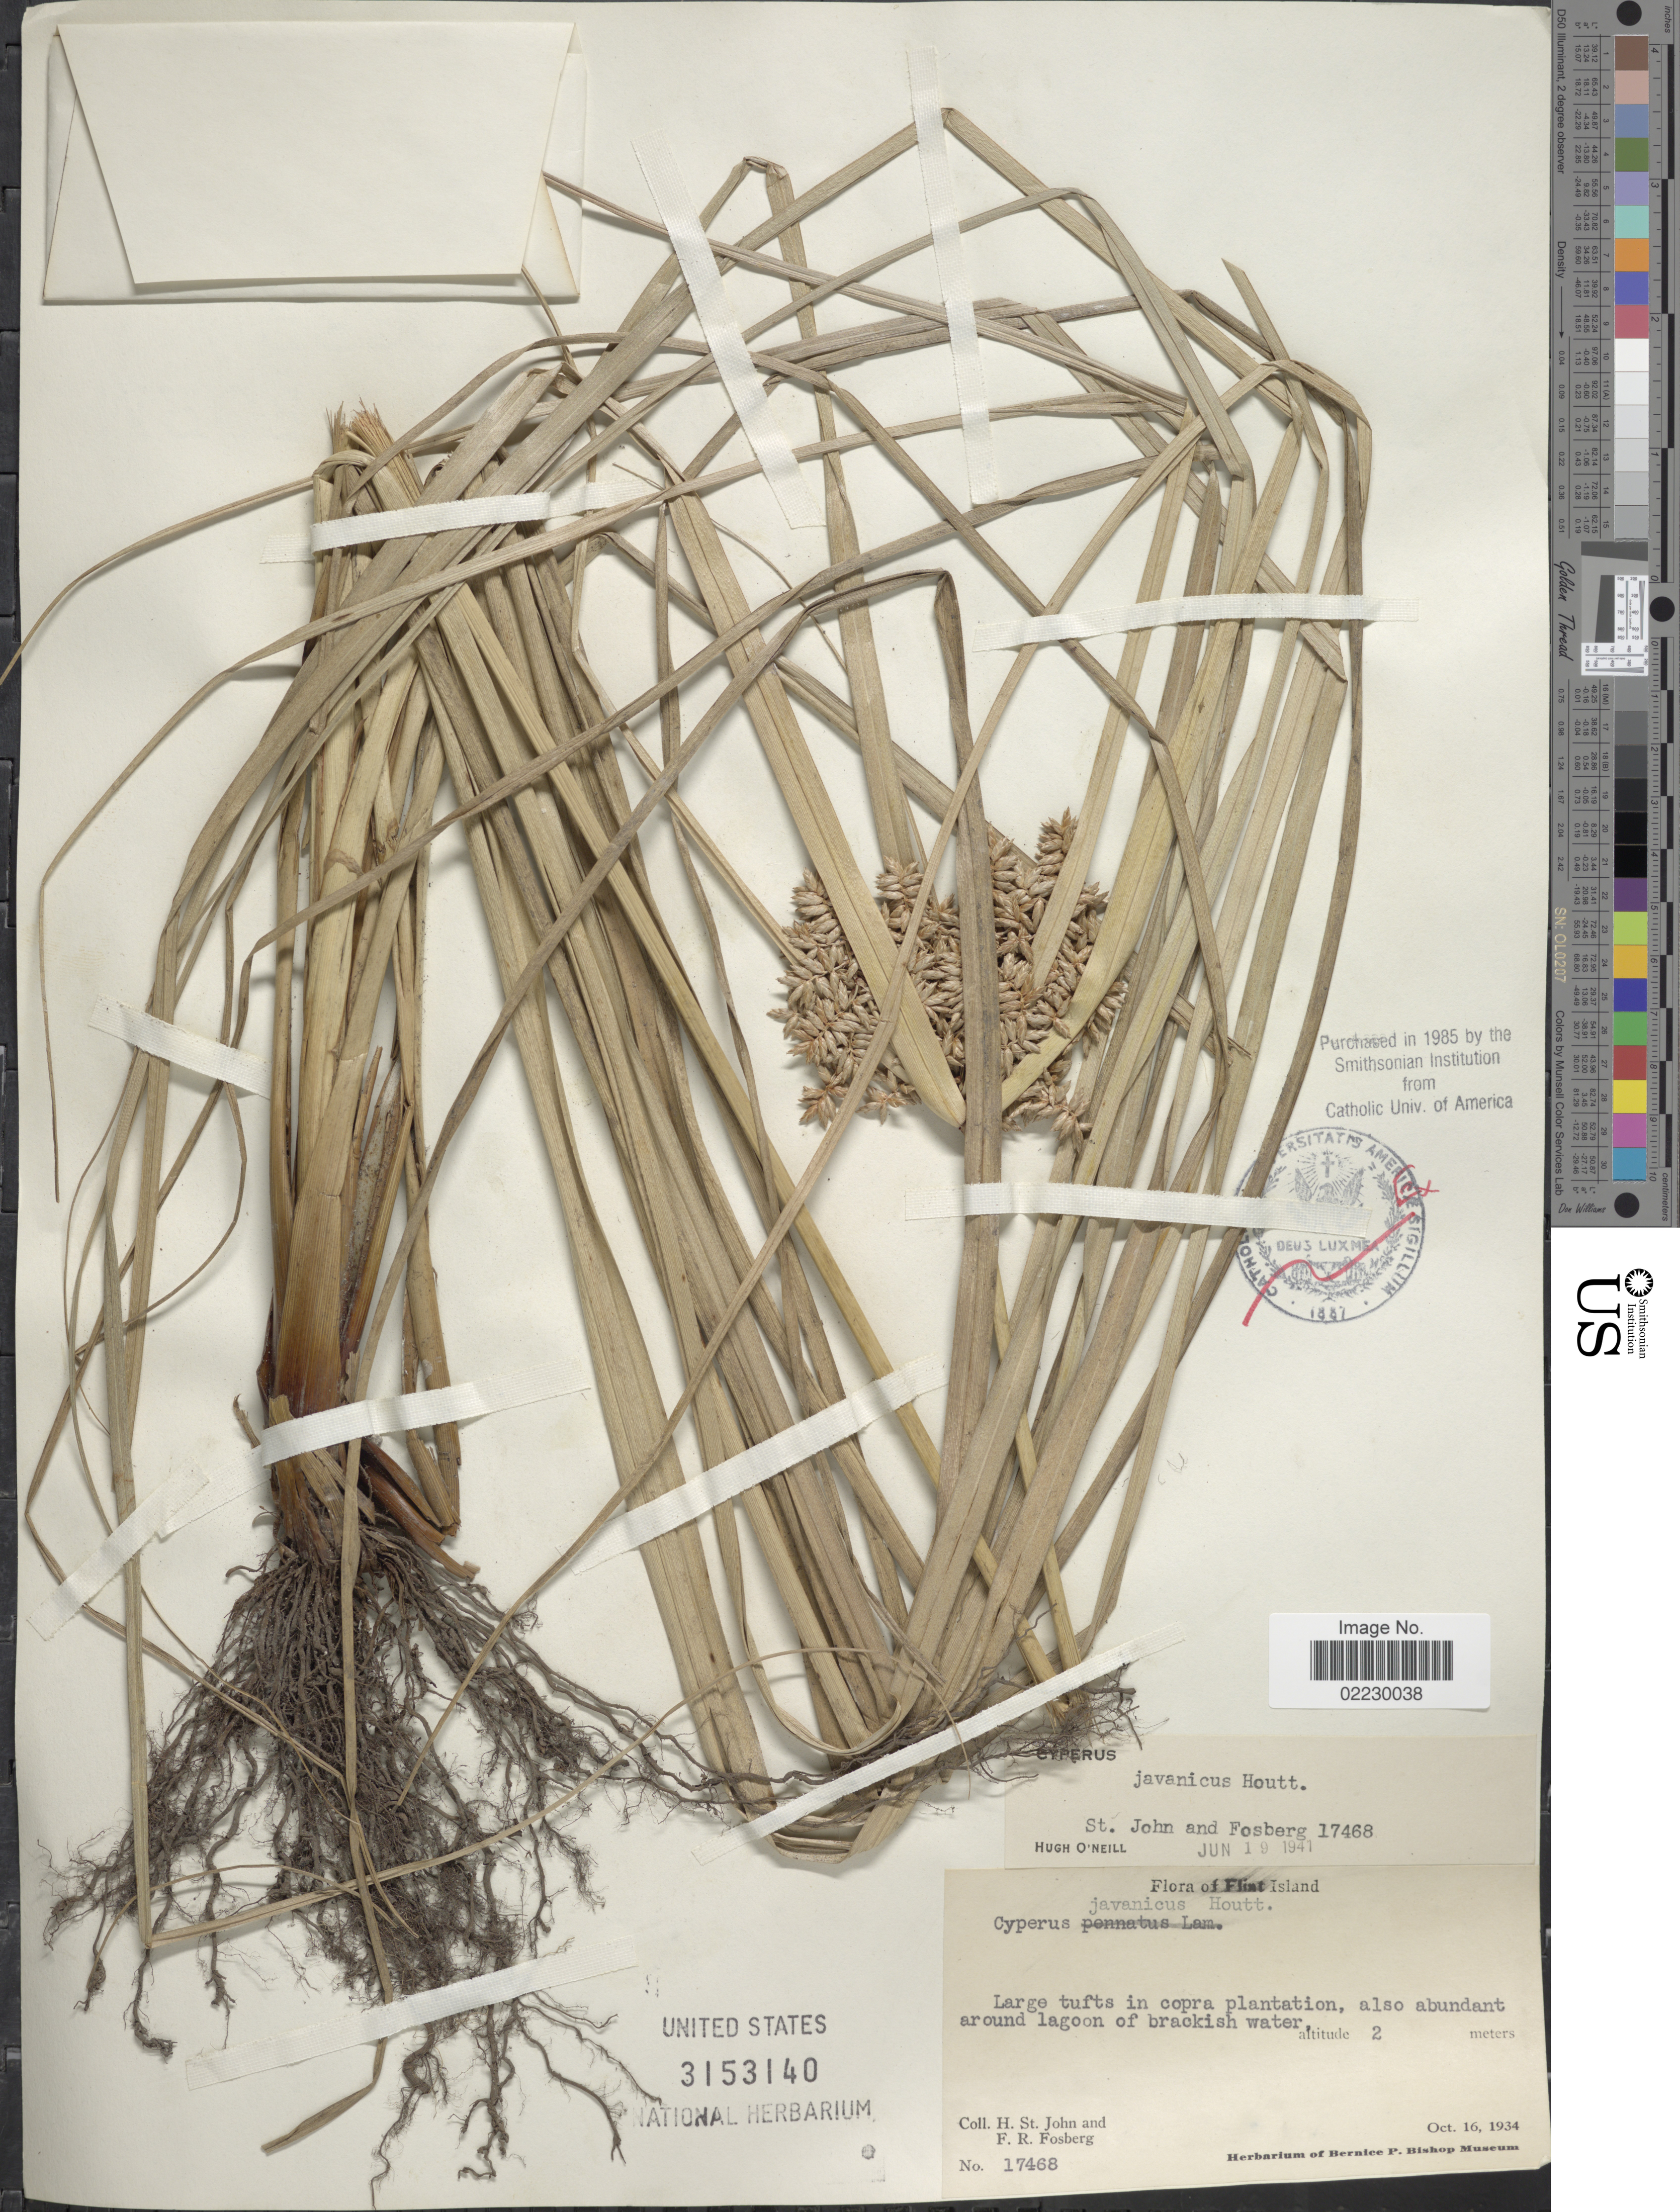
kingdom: Plantae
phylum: Tracheophyta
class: Liliopsida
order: Poales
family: Cyperaceae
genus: Cyperus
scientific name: Cyperus javanicus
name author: Houtt.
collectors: H. St. John & F. R. Fosberg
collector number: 17468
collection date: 1934-10-16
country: Kiribati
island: Flint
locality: Flint Island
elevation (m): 2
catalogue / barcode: US 3153140